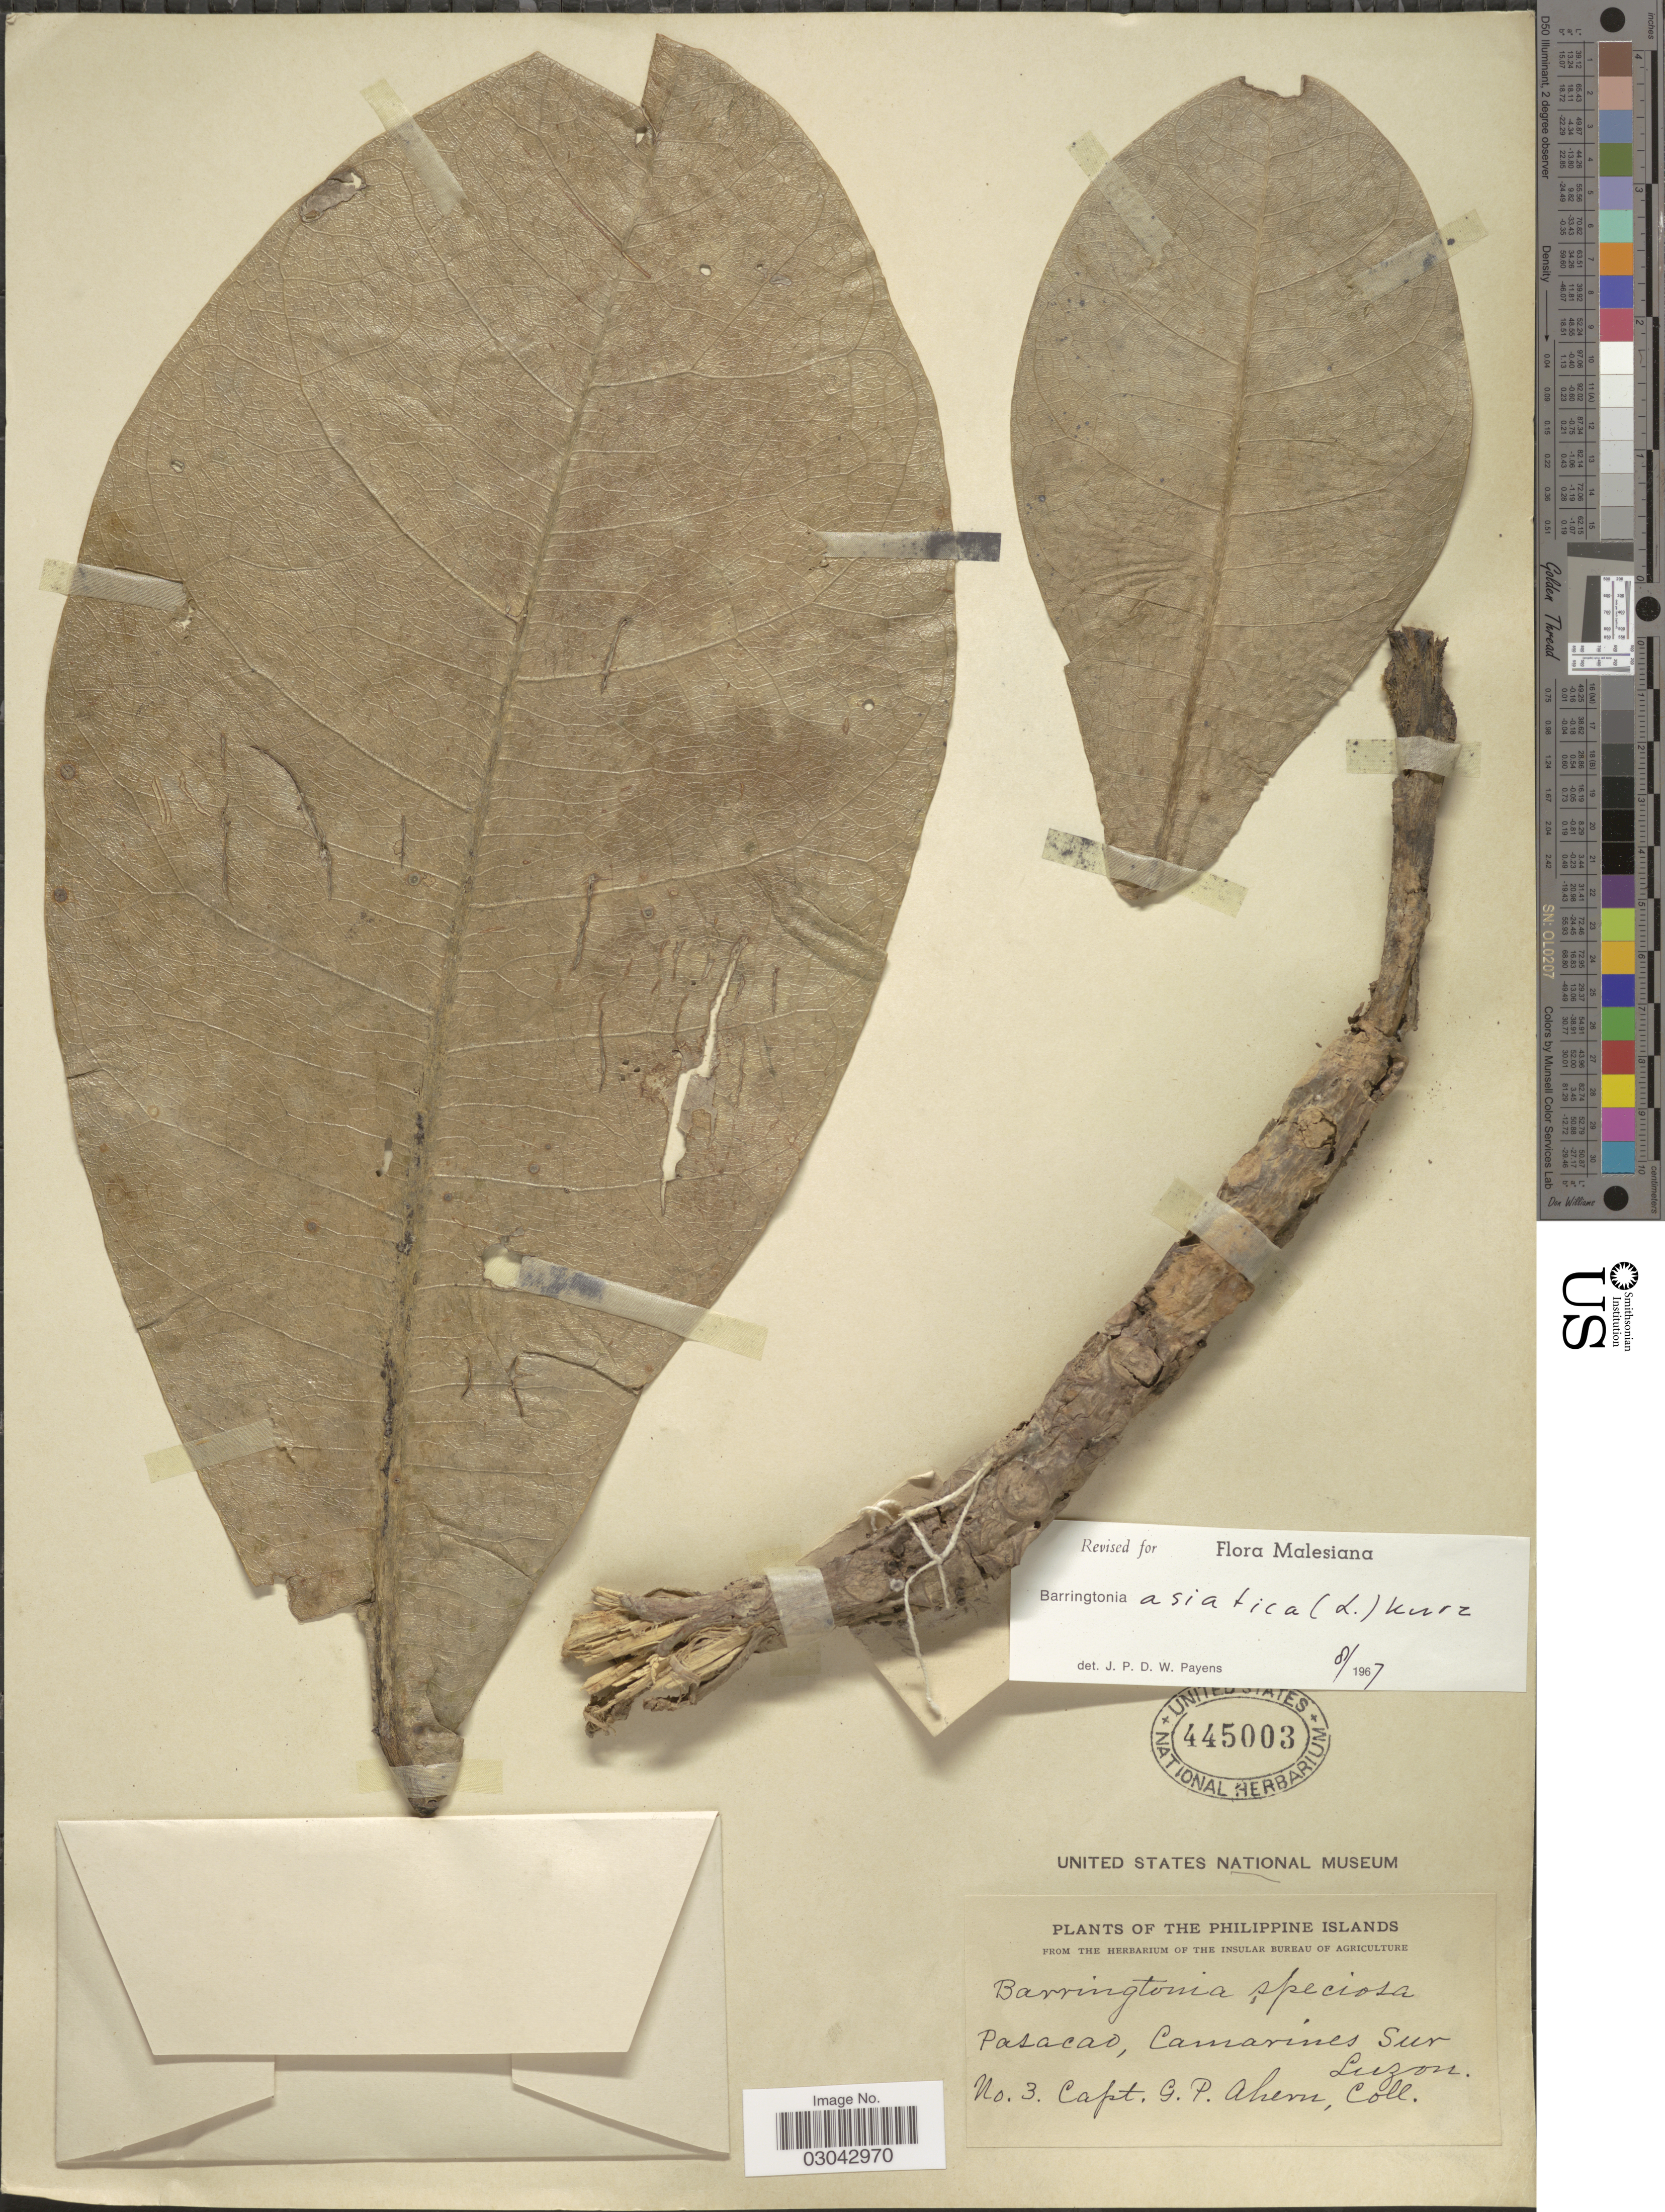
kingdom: Plantae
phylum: Tracheophyta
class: Magnoliopsida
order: Ericales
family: Lecythidaceae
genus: Barringtonia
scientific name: Barringtonia asiatica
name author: (L.) Kurz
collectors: G. Ahern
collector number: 3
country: Philippines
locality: Pasacao, Camarines Sur, Luzon.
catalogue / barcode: US 445003